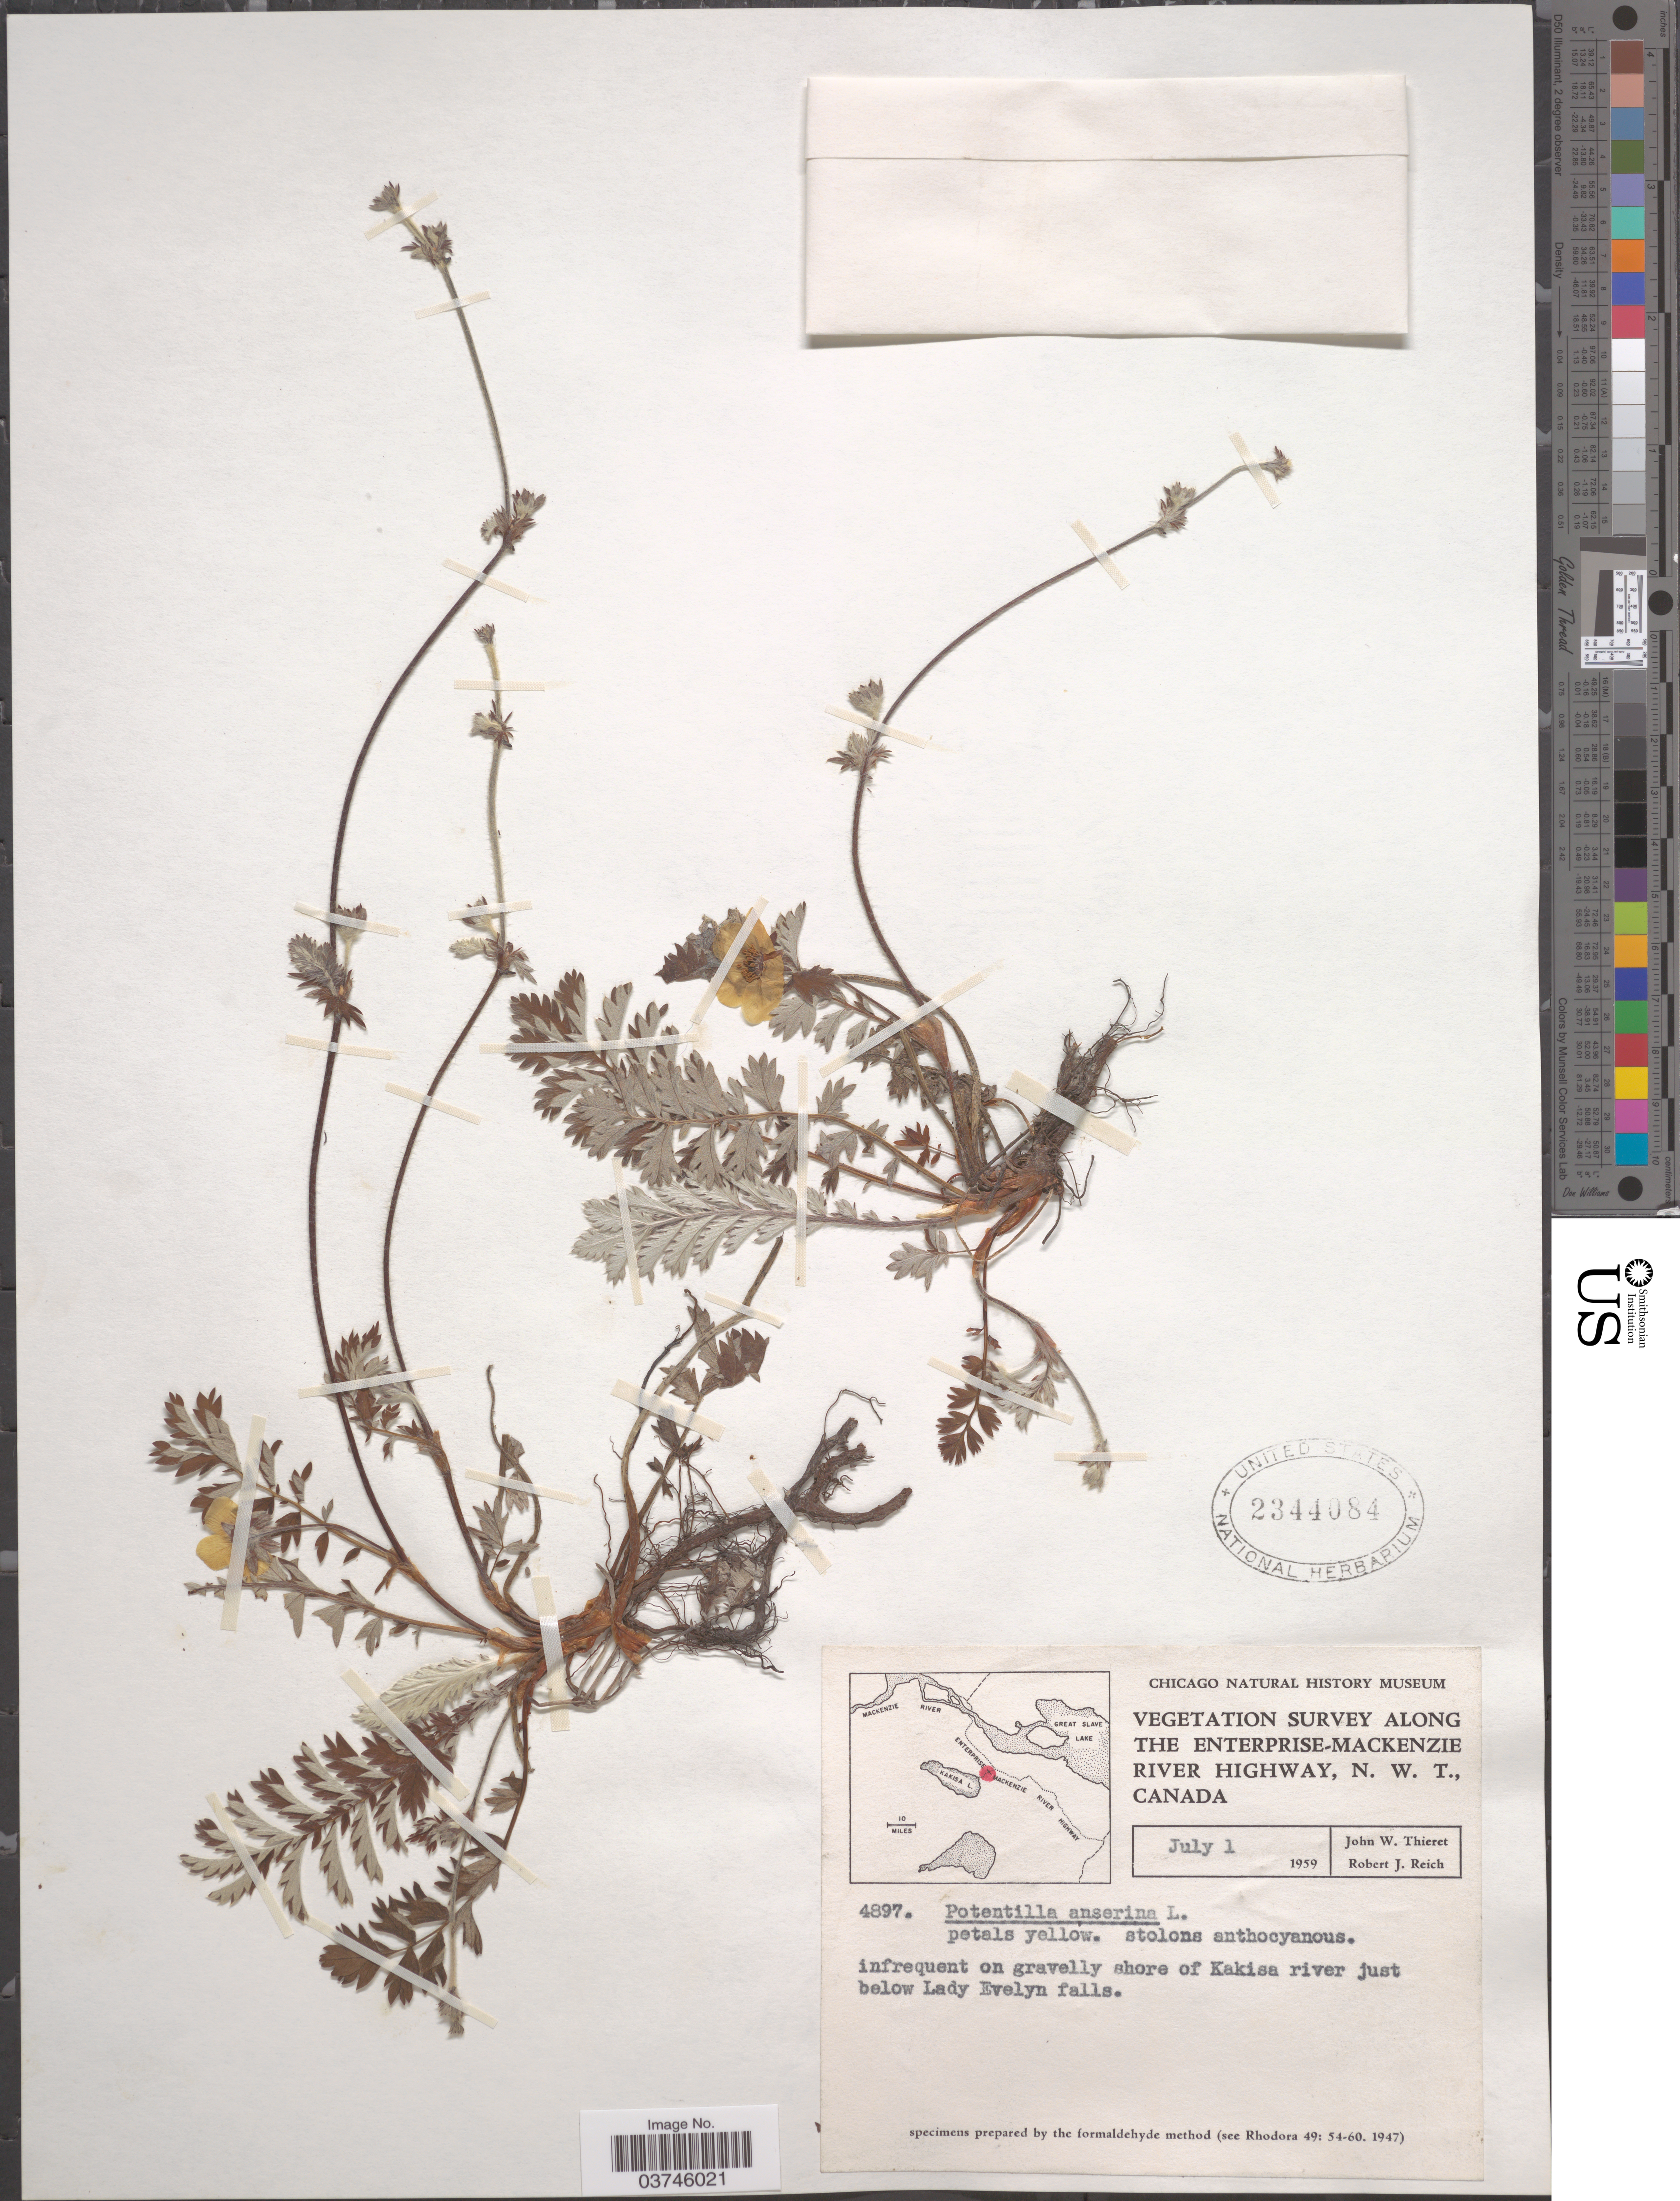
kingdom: Plantae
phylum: Tracheophyta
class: Magnoliopsida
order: Rosales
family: Rosaceae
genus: Argentina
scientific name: Argentina anserina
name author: (L.) Rydb.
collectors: J. W. Thieret & R. Reich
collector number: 4897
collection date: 1959-07-01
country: Canada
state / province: Northwest Territories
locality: Along the Enterprise-Mackenzie River Highway. Shore of Kakisa river just below Lady Evelyn falls.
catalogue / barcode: US 2344084